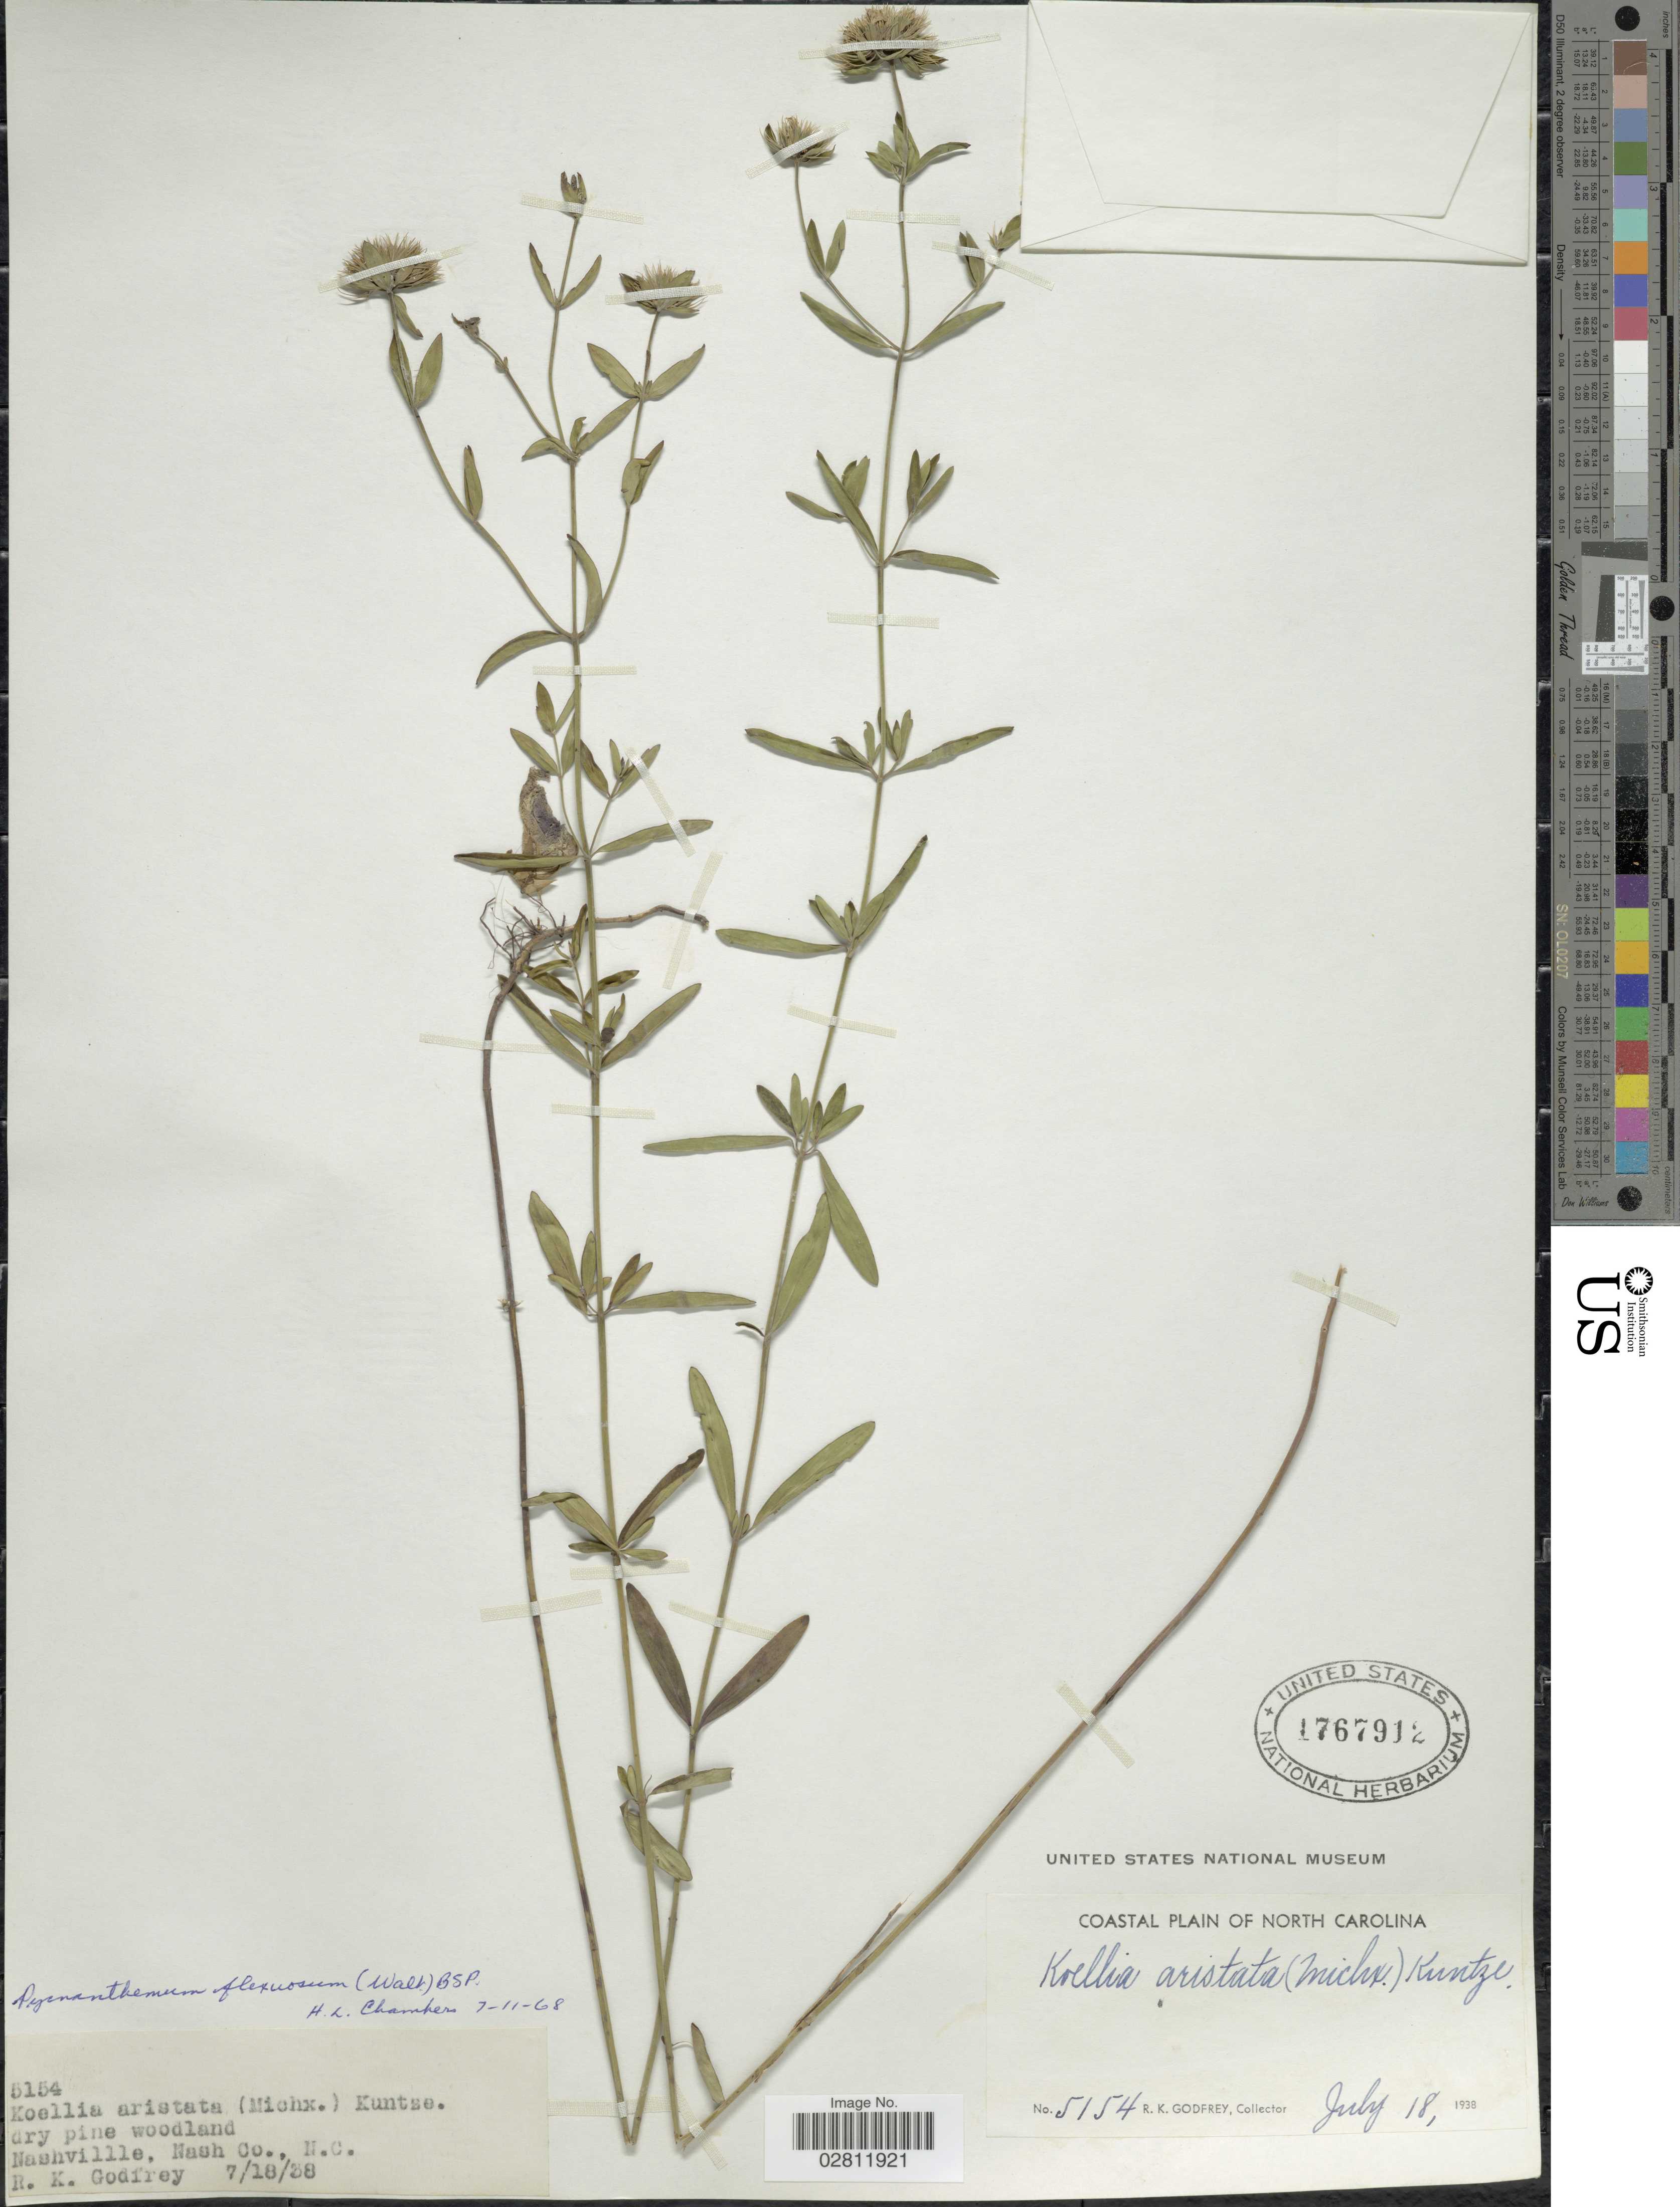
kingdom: Plantae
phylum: Tracheophyta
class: Magnoliopsida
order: Lamiales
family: Lamiaceae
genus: Pycnanthemum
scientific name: Pycnanthemum flexuosum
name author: (Walter) Britton, Stearns & Poggenb.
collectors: R. K. Godfrey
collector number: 5154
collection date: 1938-07-18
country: United States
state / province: North Carolina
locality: Coastal plain of North Carolina. Nashville, Nash Co.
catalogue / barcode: US 1767912